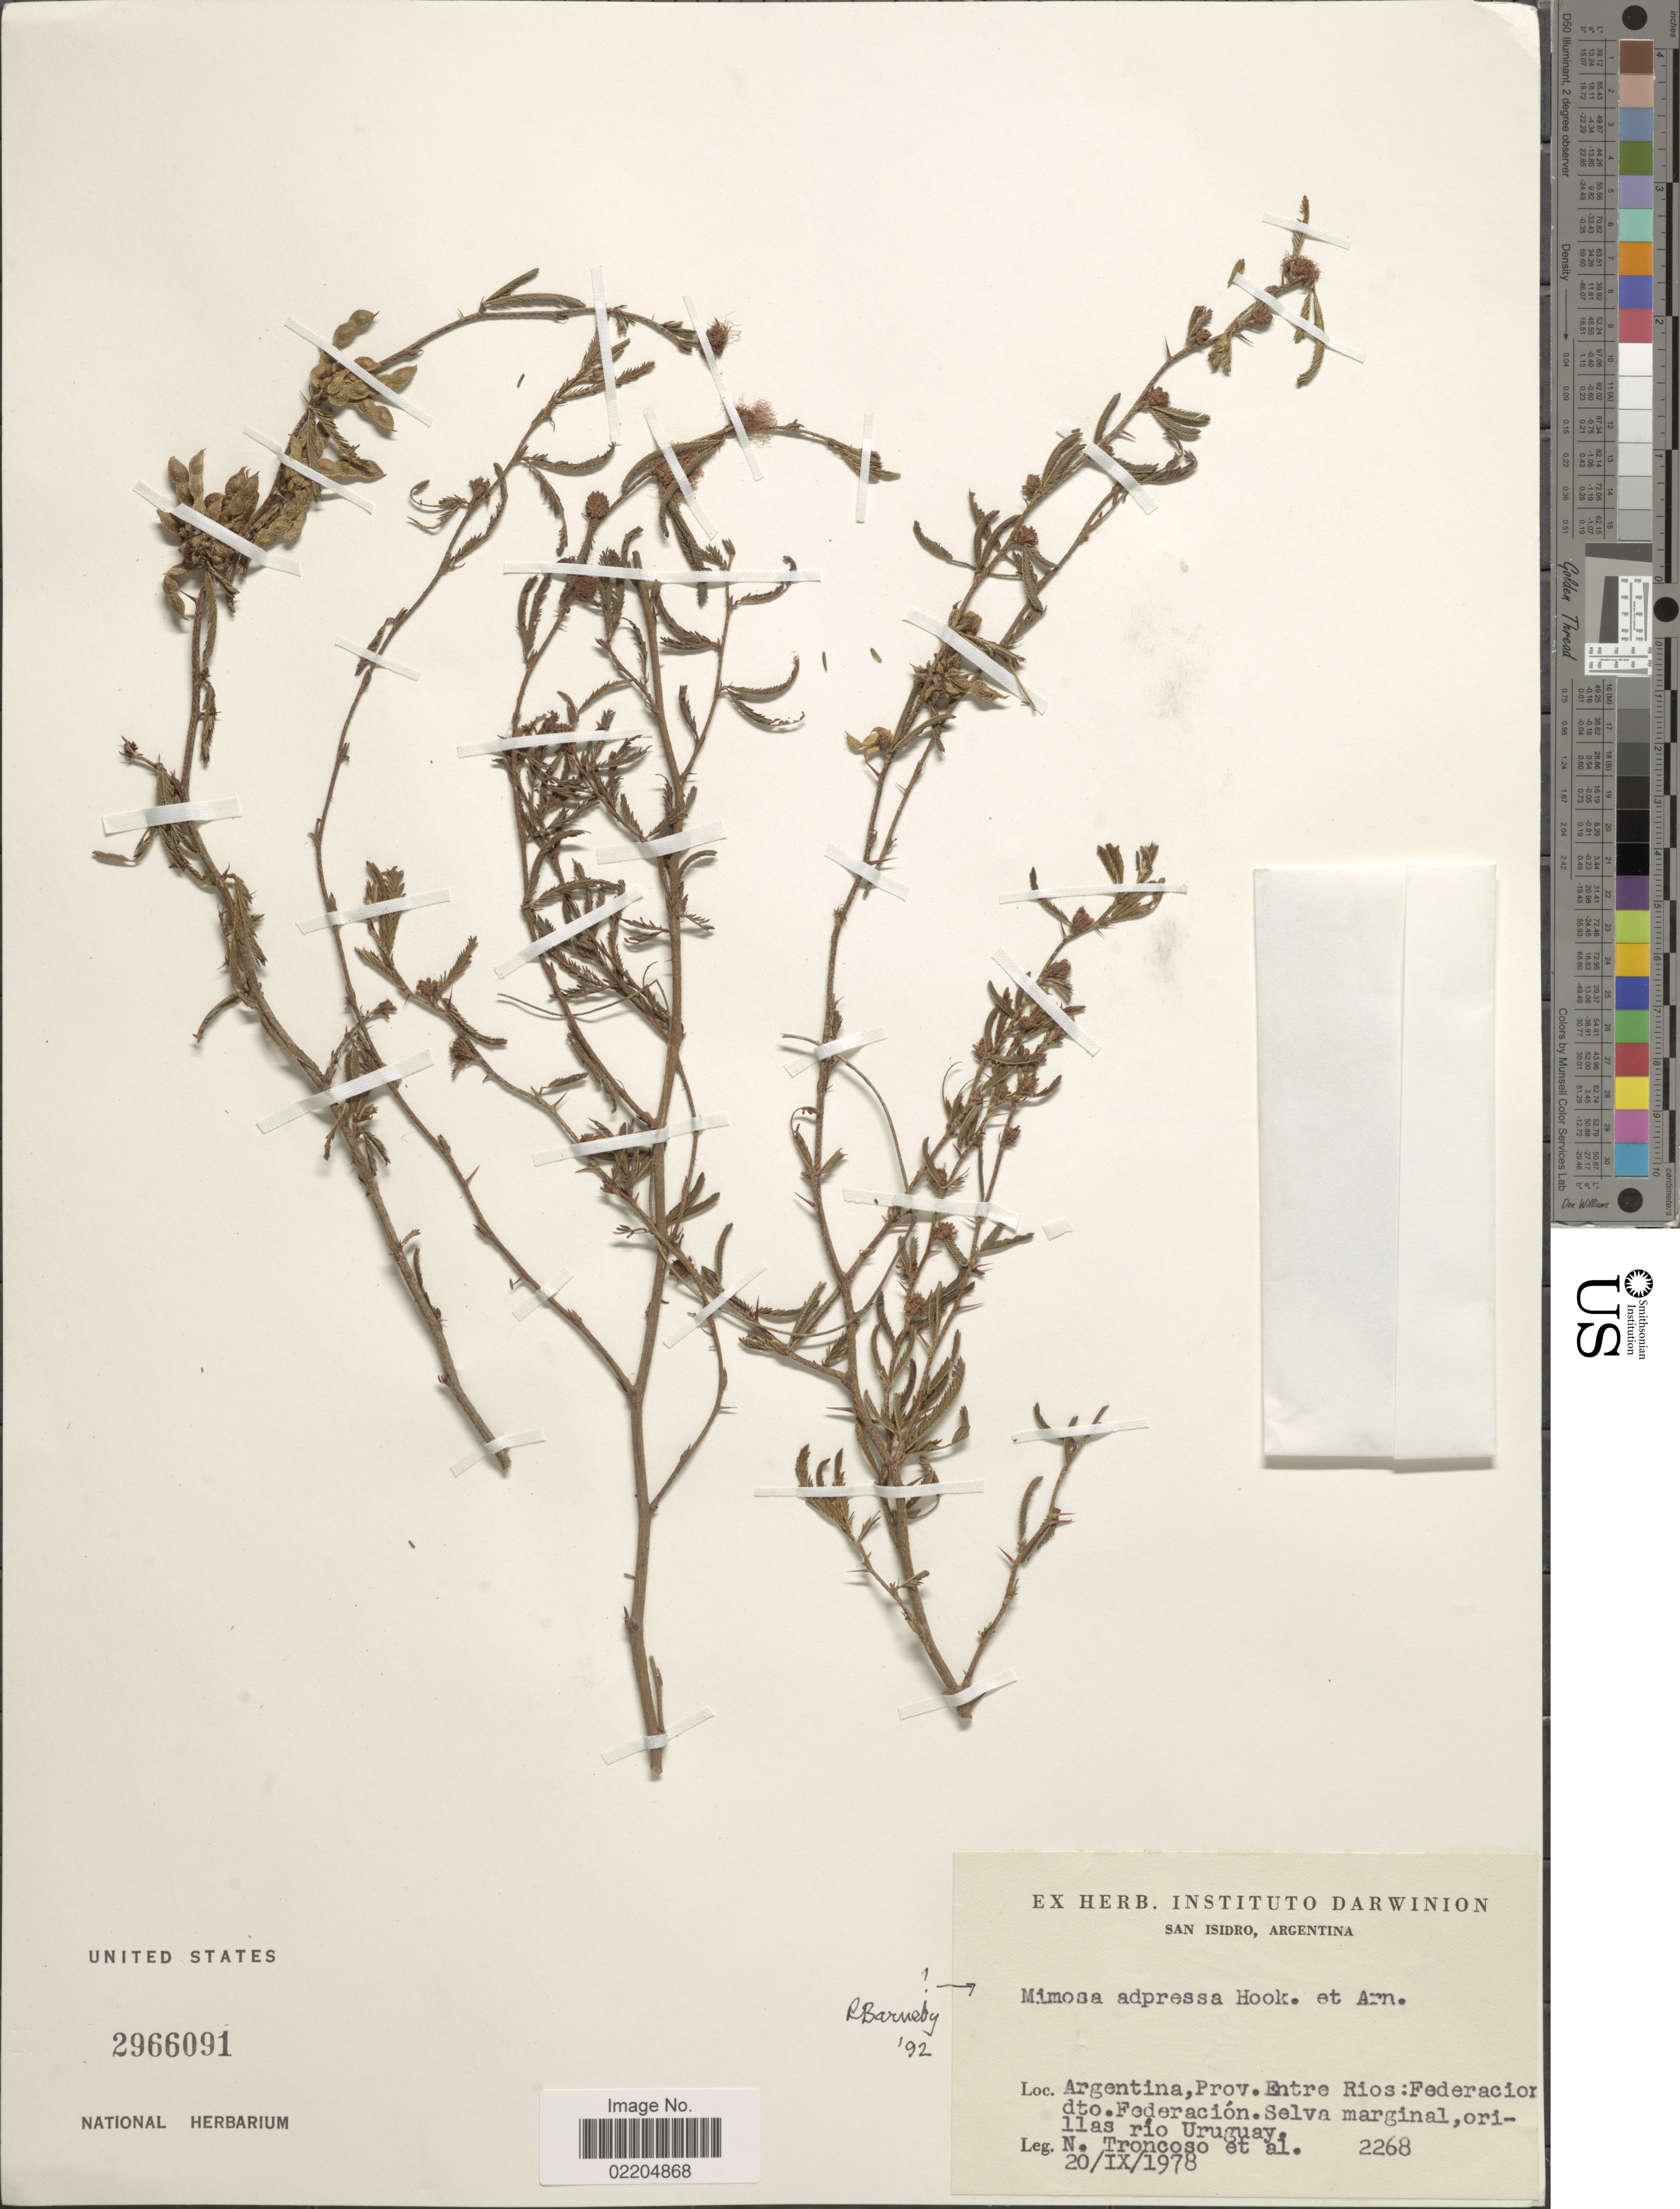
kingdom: Plantae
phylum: Tracheophyta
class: Magnoliopsida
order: Fabales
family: Fabaceae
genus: Mimosa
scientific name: Mimosa adpressa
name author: Hook. & Arn.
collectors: N. Troncoso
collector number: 2268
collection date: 1978-09-20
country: Argentina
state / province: Entre Rios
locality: Federacion Dto. Federacion. Selva marginal, orillas rio Uruguay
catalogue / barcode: US 2966091